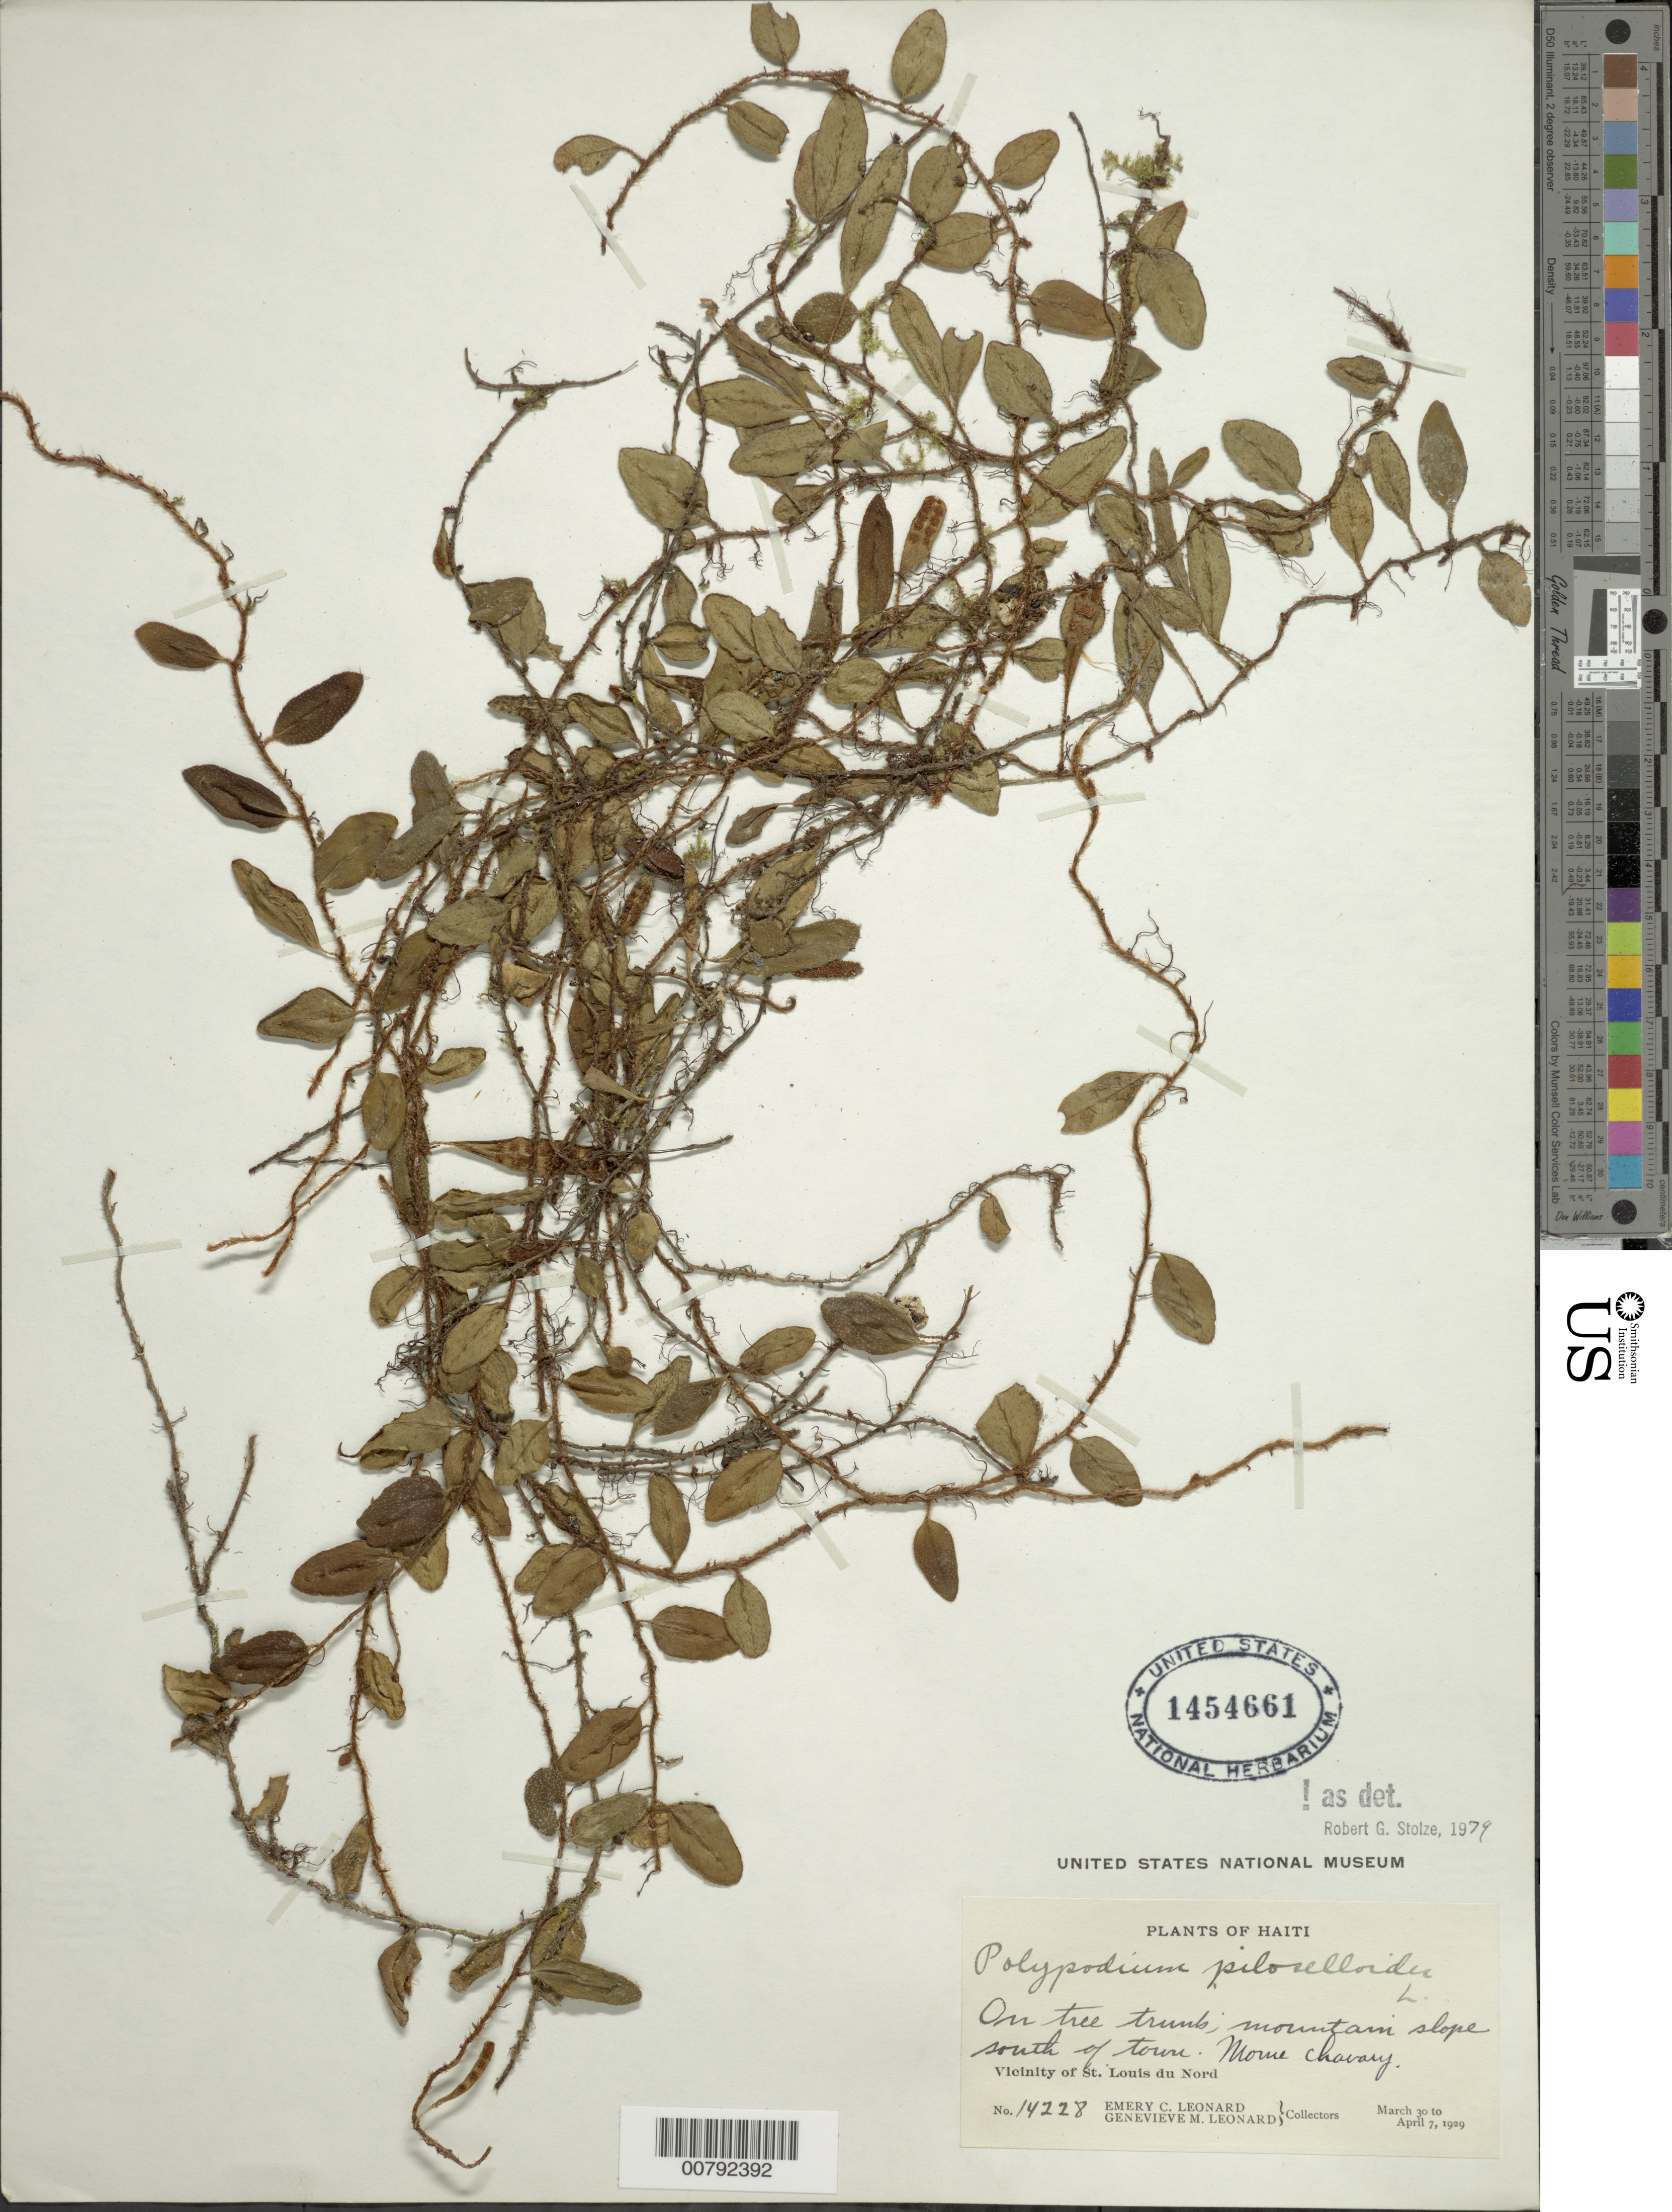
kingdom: Plantae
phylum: Tracheophyta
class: Polypodiopsida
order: Polypodiales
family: Polypodiaceae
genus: Microgramma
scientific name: Microgramma piloselloides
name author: (L.) Copel.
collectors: E. C. Leonard & G. M. Leonard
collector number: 14228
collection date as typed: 30 Mar 1929 07 Apr 1929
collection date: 1929-03-30/1929-04-07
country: Haiti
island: Hispaniola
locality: St. Louis du Nord, S of town, Morne Chavary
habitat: Mountain slope, on tree trunk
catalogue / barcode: US 1454661